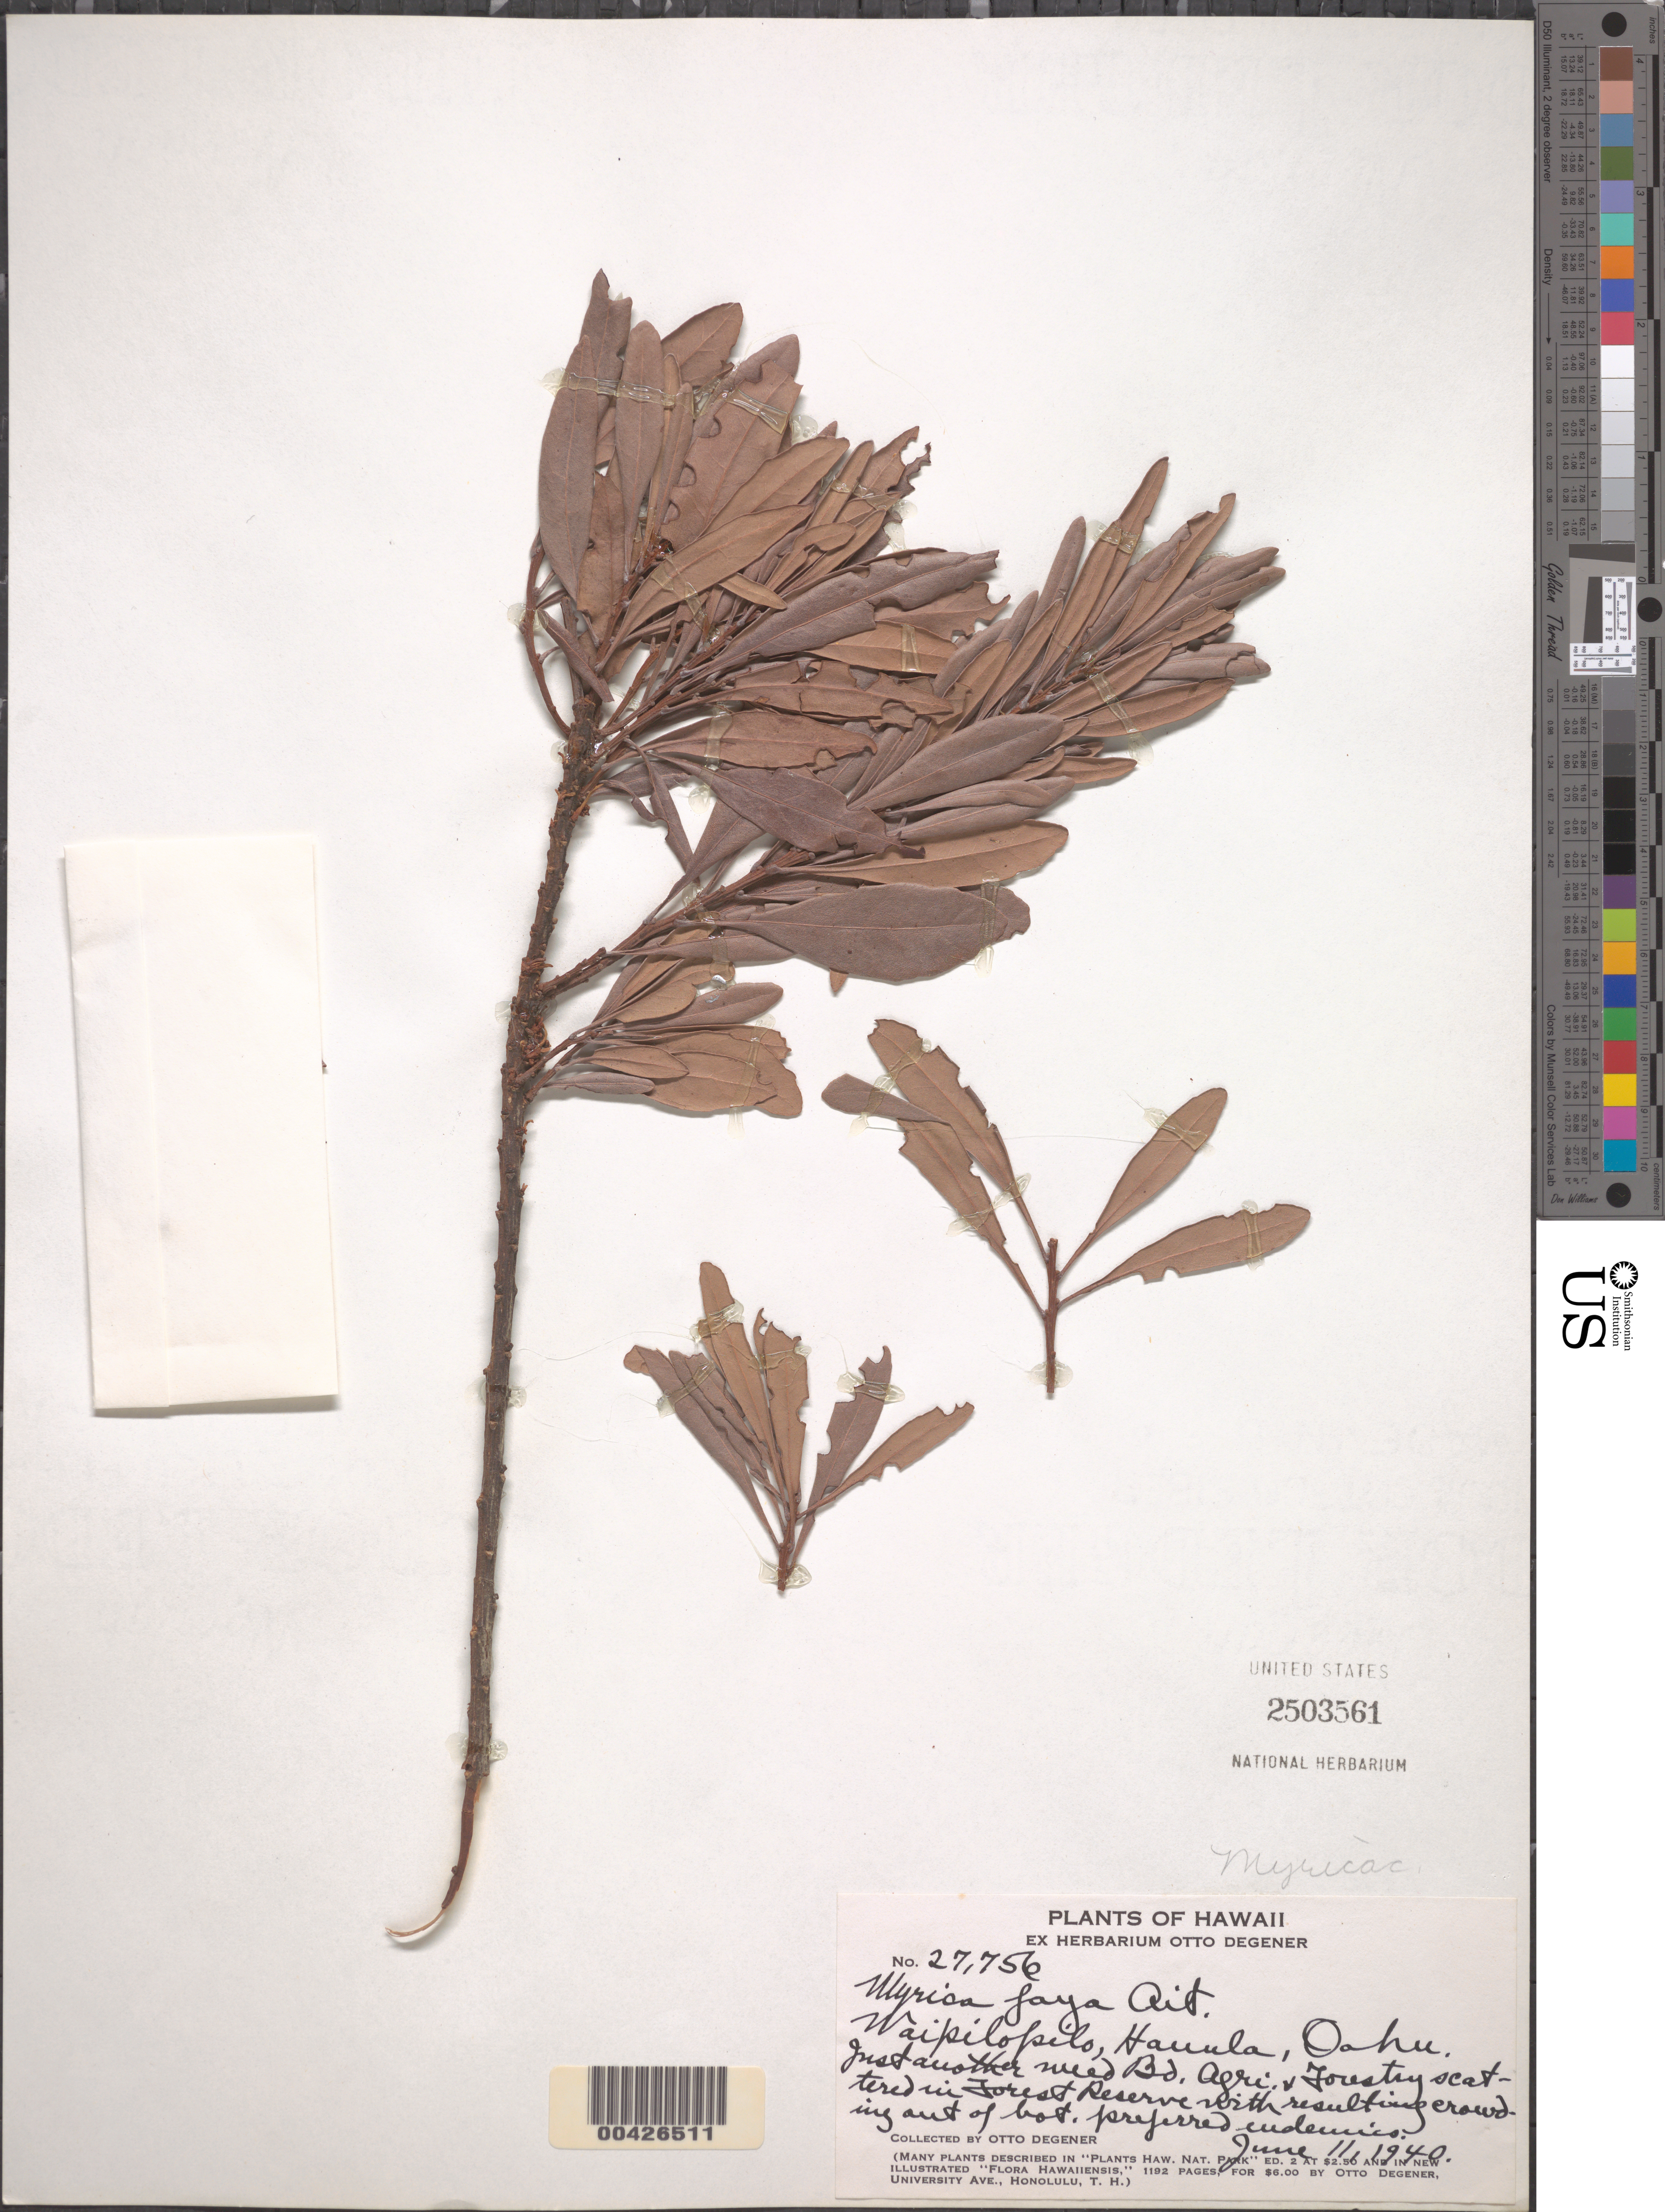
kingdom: Plantae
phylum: Tracheophyta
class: Magnoliopsida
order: Fagales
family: Myricaceae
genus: Morella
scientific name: Morella faya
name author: (Aiton) Wilbur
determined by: Wagner, W. L., (BOT), Smithsonian Institution - National Museum of Natural History (UNITED STATES)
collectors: O. Degener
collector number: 27756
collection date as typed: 11 Jun 1940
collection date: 1940-06-11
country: United States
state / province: Hawaii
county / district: Honolulu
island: Oahu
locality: Waipilopilo, Hauula, Forest Reserve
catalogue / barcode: US 2503561